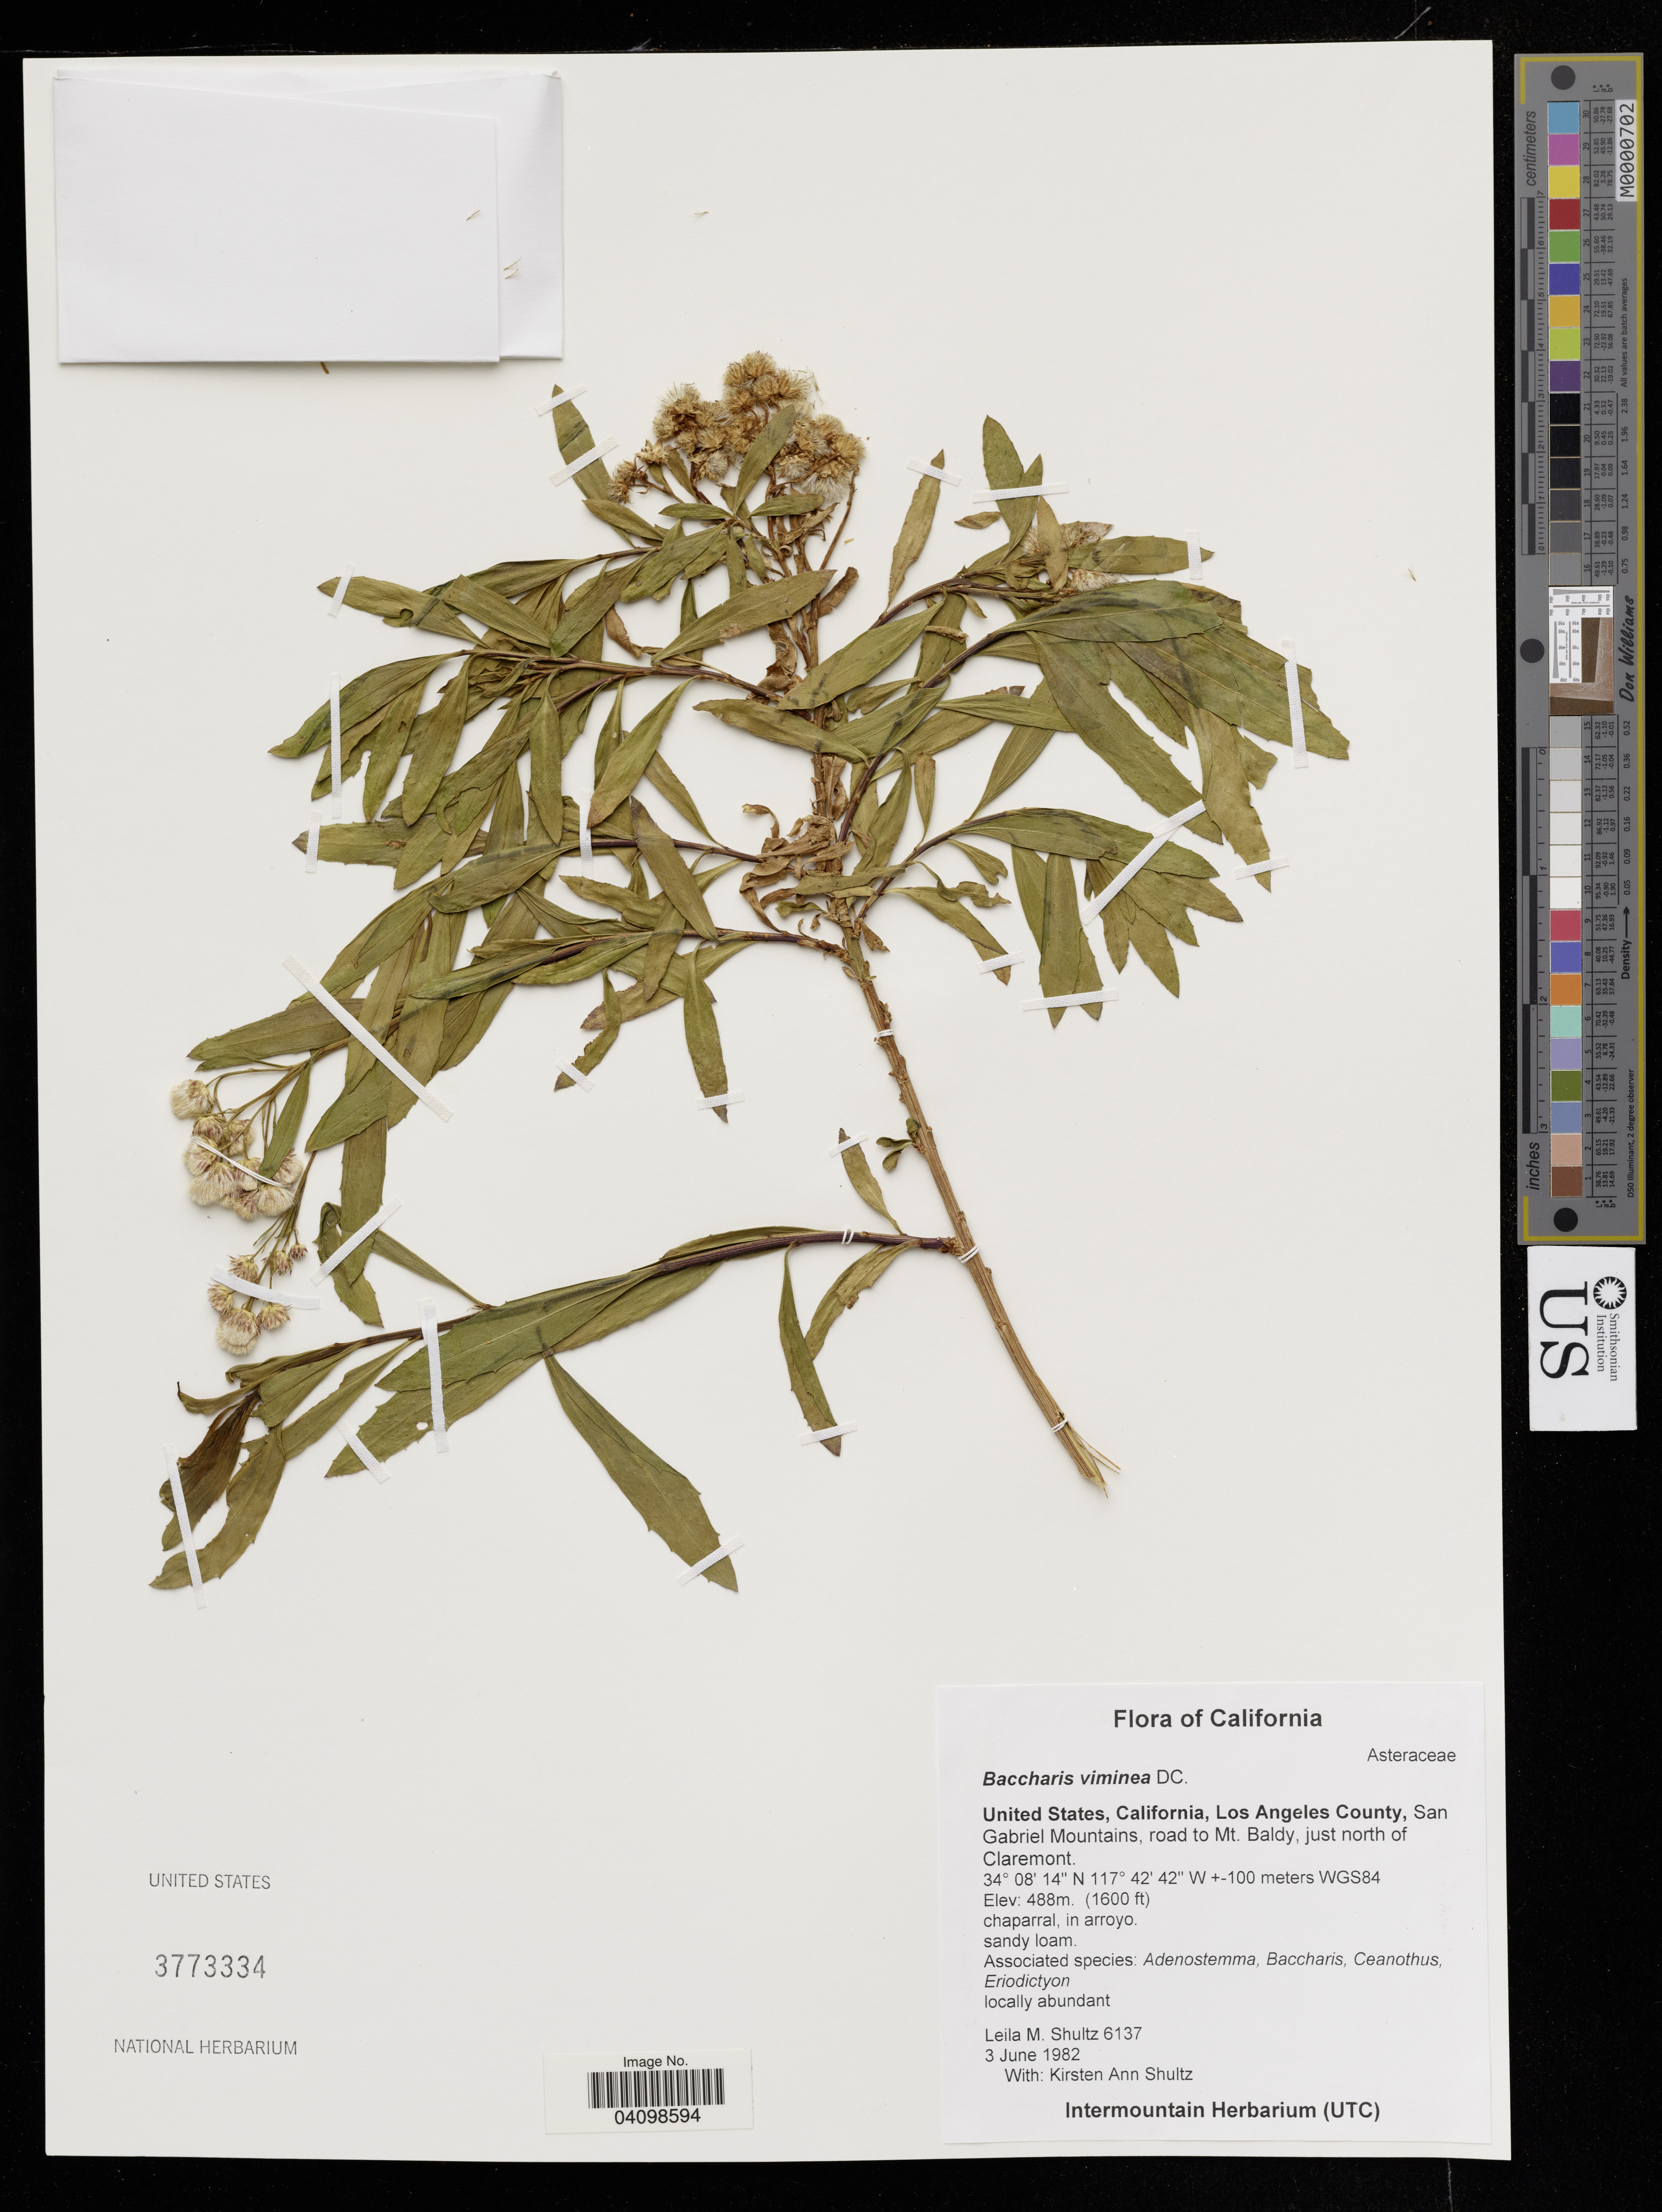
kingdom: Plantae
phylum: Tracheophyta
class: Magnoliopsida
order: Asterales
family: Asteraceae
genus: Baccharis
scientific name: Baccharis viminea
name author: DC.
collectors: L. Shultz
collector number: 6137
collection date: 1982-06-03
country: United States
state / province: California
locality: Los Angeles County, San Gabriel Mountains, road to Mt. Baldy, just north of Claremont. +-100 meters WGS84.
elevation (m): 488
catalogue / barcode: US 3773334